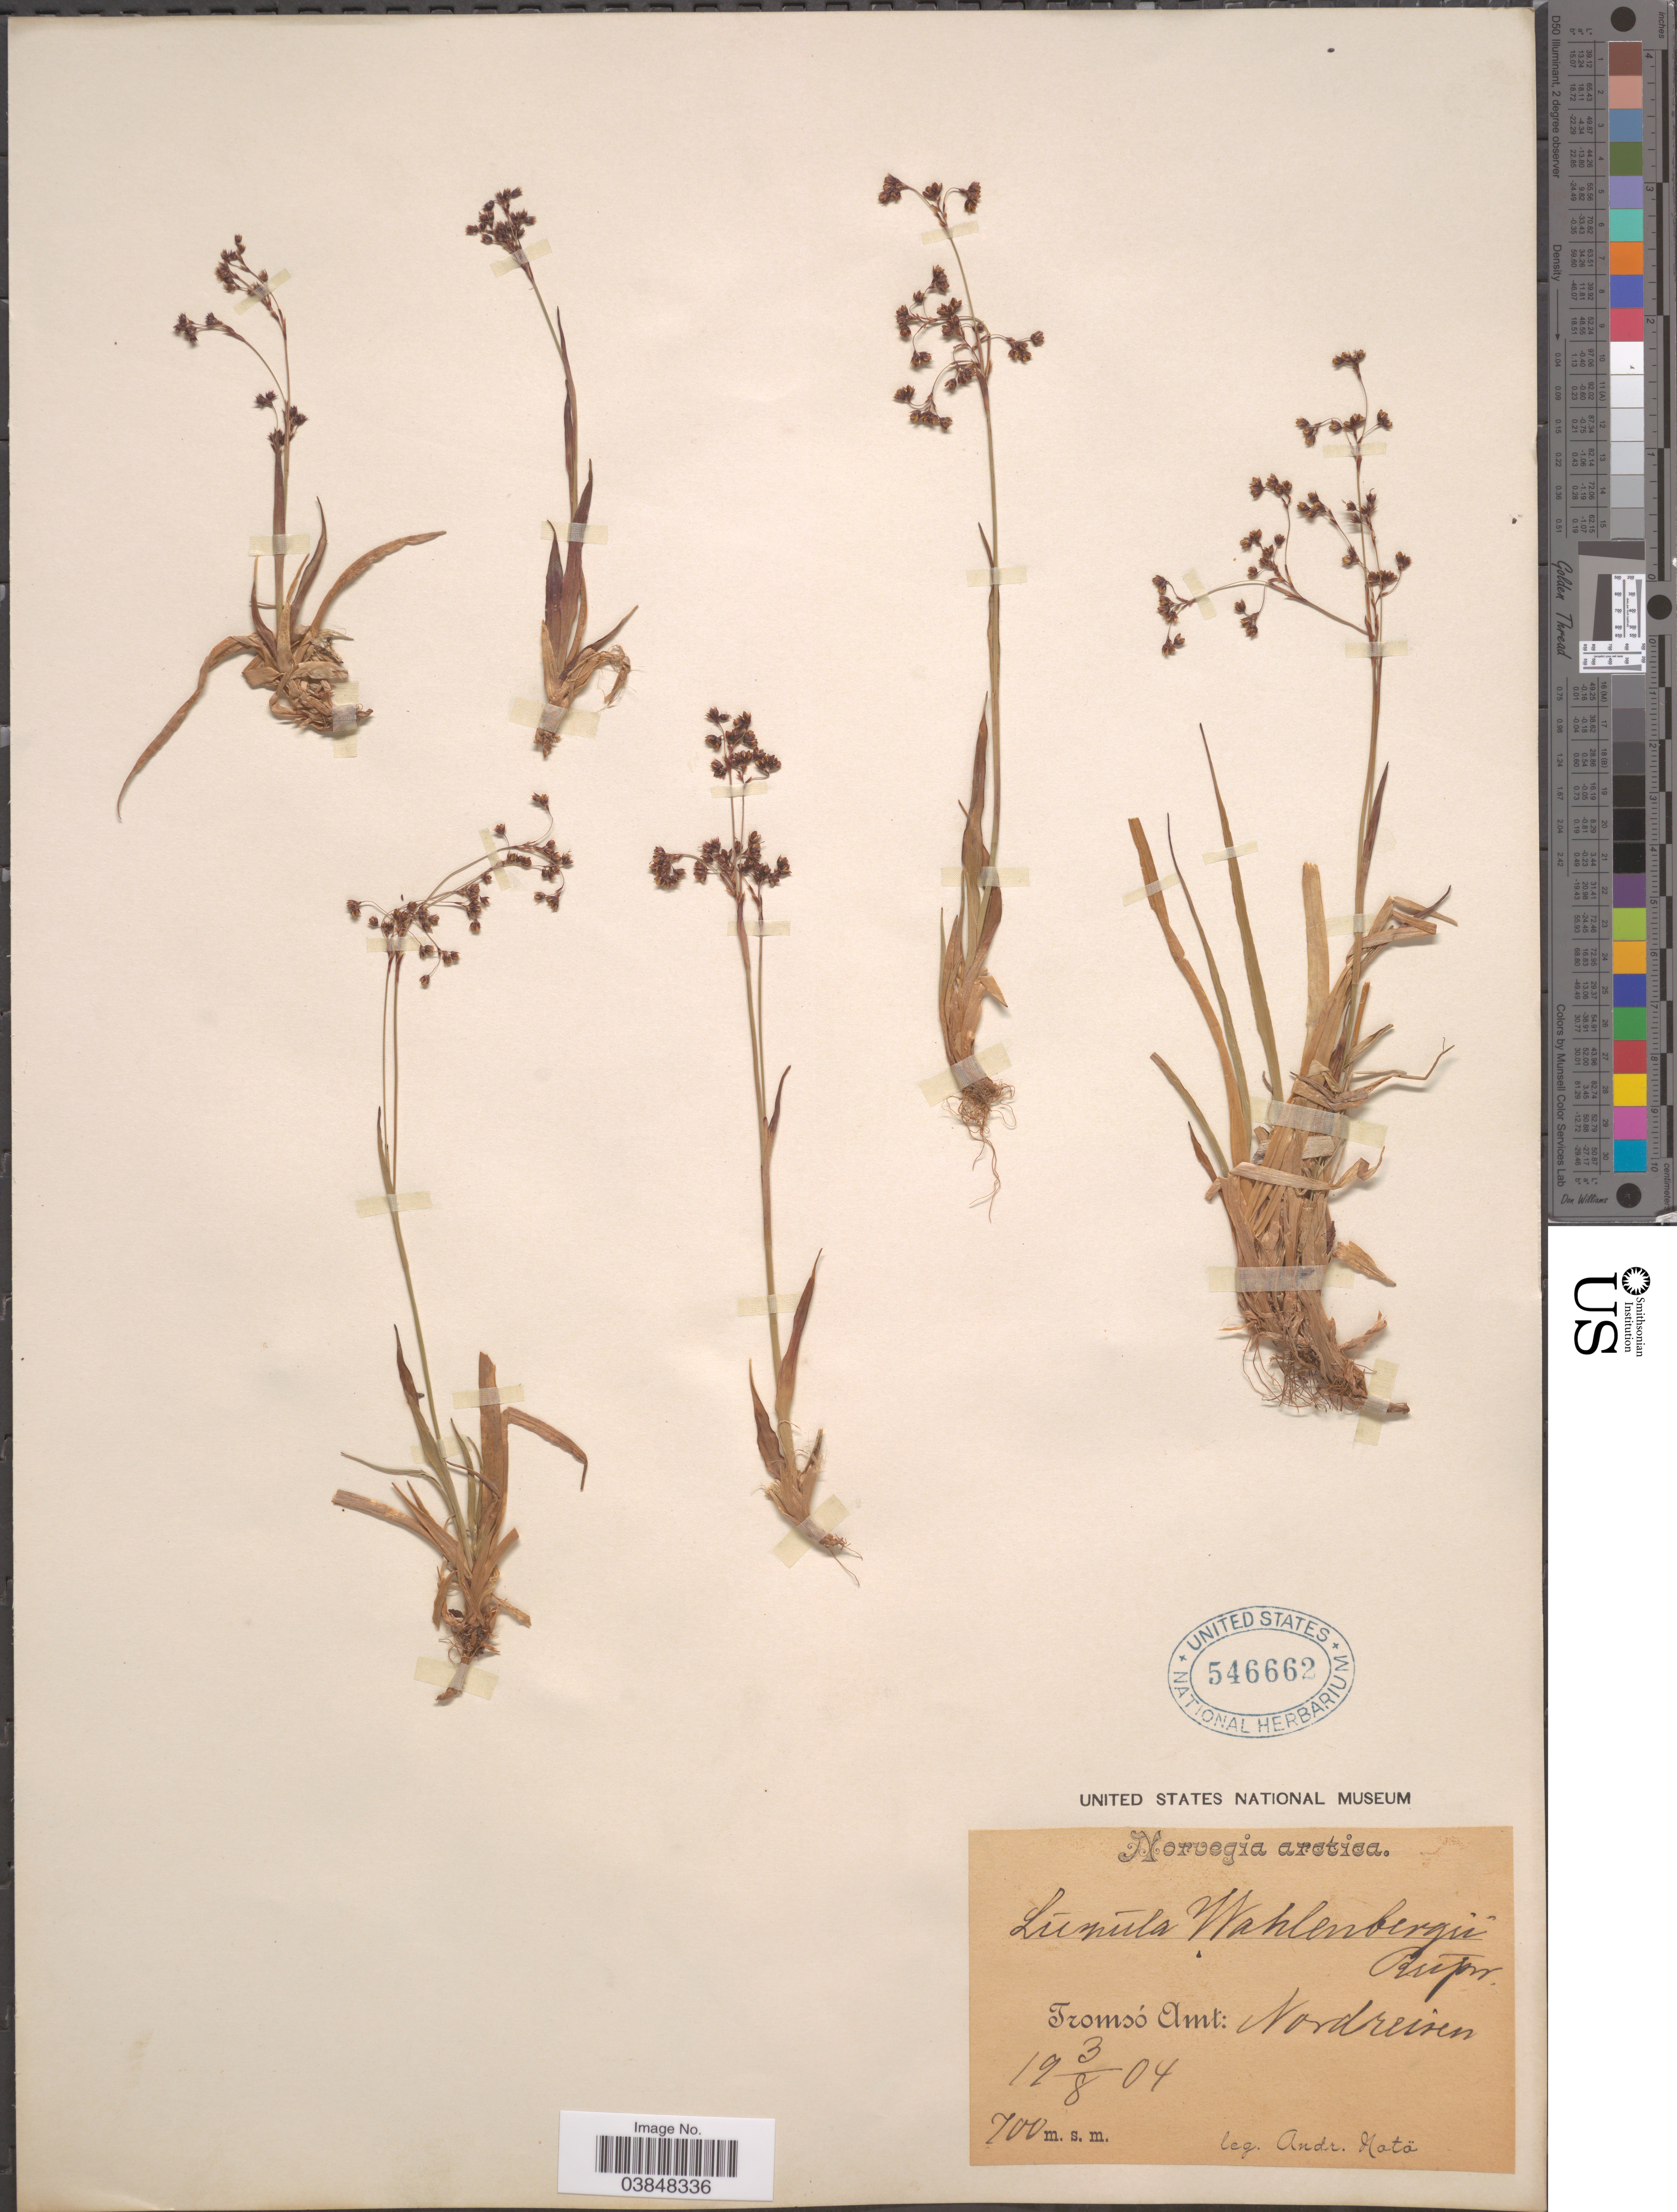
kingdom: Plantae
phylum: Tracheophyta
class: Liliopsida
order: Poales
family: Juncaceae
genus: Luzula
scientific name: Luzula wahlenbergii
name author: Rupr.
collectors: A. Notǿ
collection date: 1904-08-03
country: Norway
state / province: Troms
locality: Tromsó Amt: Nordreisen.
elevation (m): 700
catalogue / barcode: US 546662